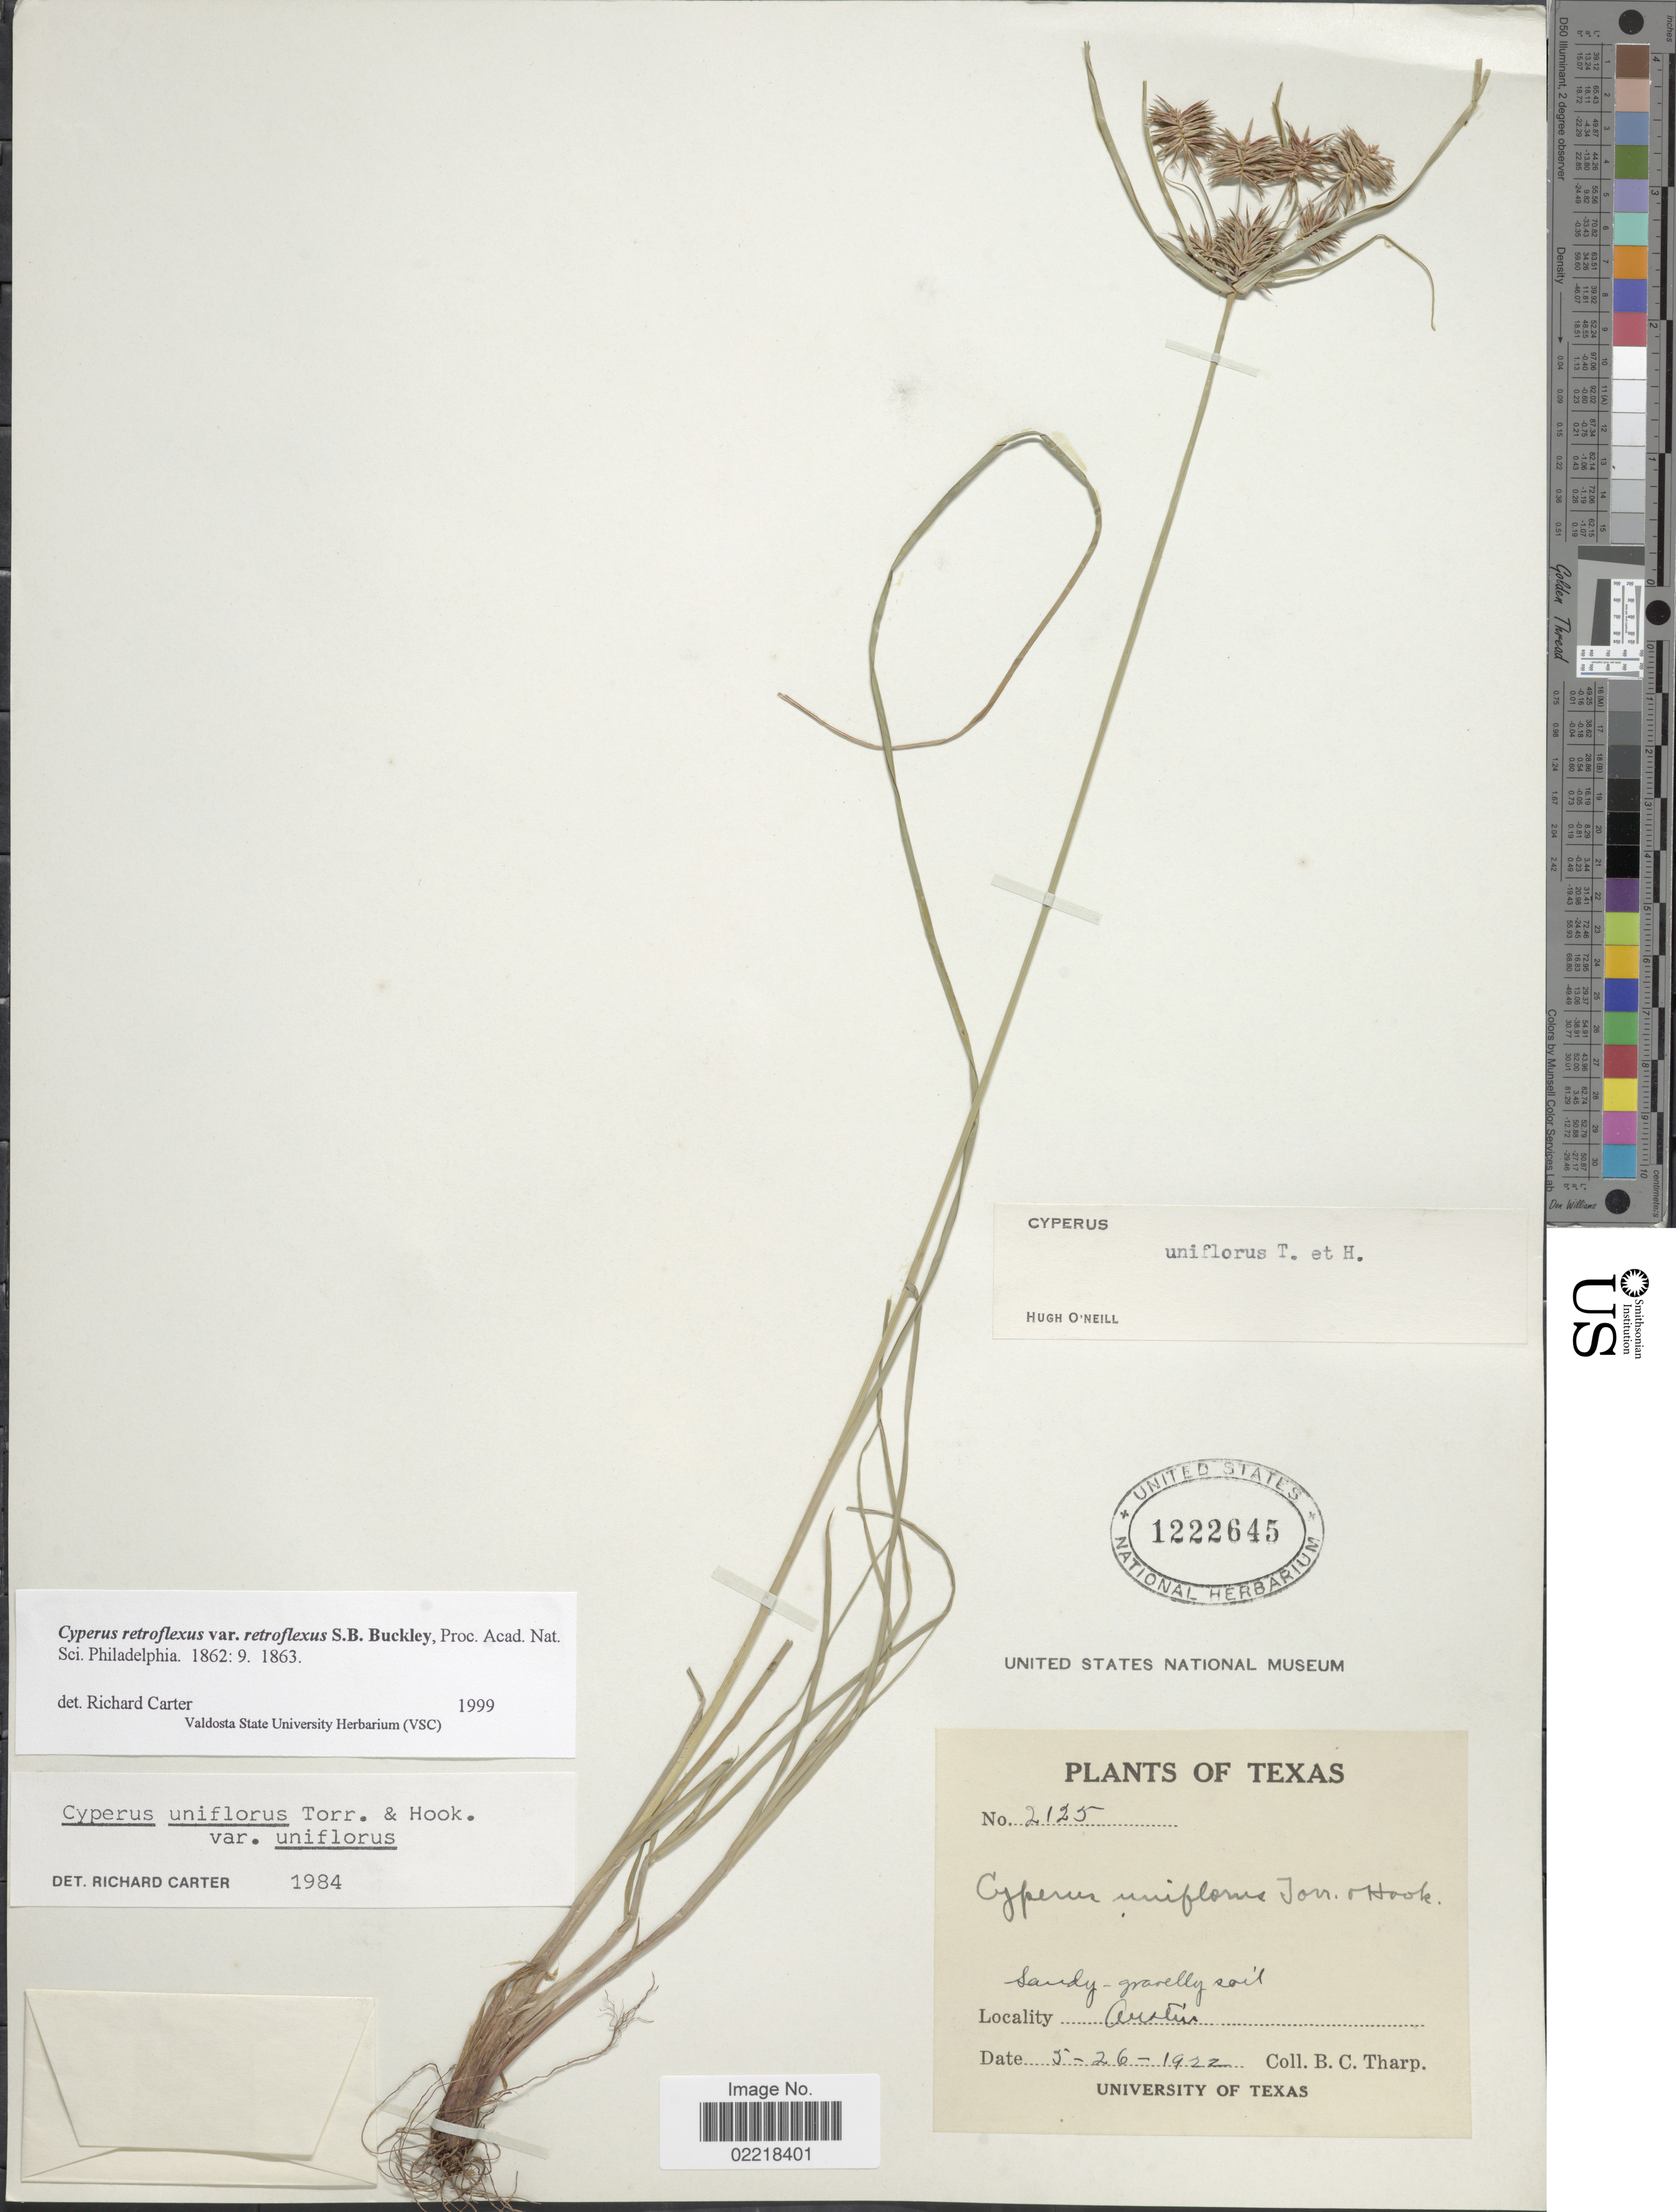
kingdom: Plantae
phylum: Tracheophyta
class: Liliopsida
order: Poales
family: Cyperaceae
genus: Cyperus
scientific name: Cyperus retroflexus var. retroflexus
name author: Buckley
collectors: B. C. Tharp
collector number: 2125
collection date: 1922-05-26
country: United States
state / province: Texas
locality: Austin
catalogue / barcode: US 1222645